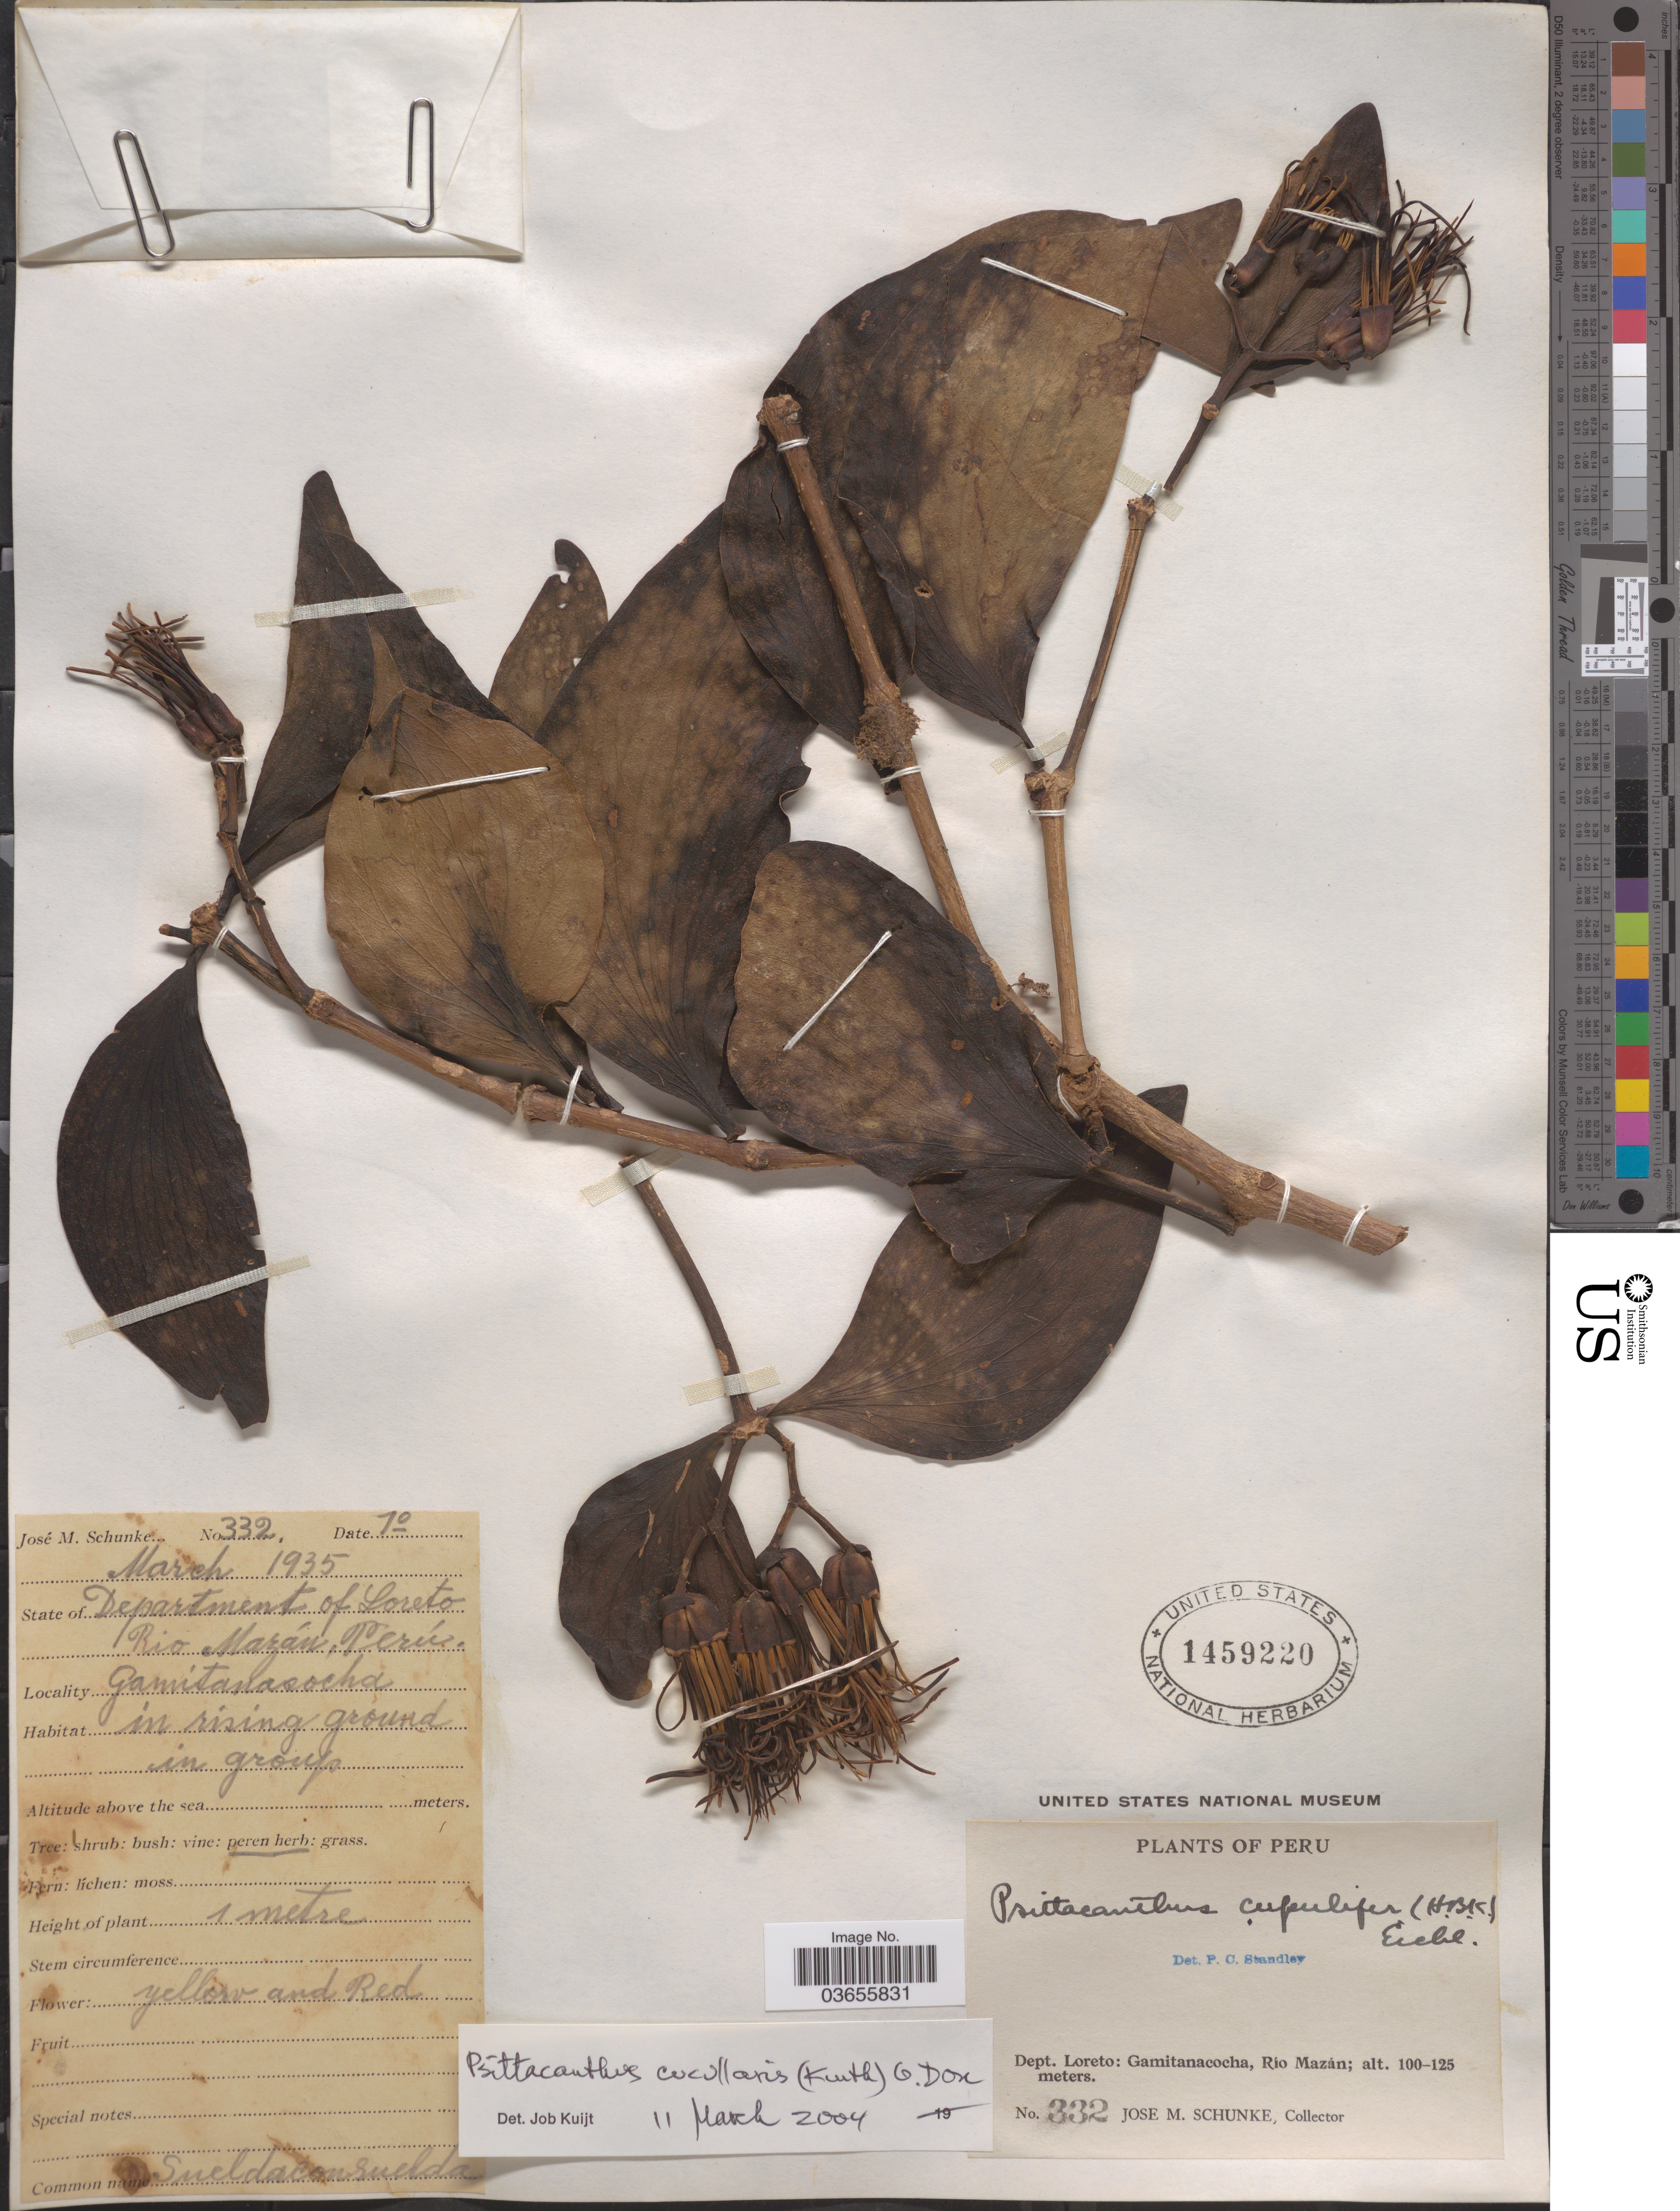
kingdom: Plantae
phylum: Tracheophyta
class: Magnoliopsida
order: Santalales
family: Loranthaceae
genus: Psittacanthus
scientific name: Psittacanthus cucullaris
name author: (Kunth) G. Don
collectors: J. M. Schunke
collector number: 332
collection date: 1935-03-10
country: Peru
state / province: Loreto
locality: Dept. Loreto: Gamitanacocha, Río Mazán.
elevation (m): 100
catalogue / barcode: US 1459220